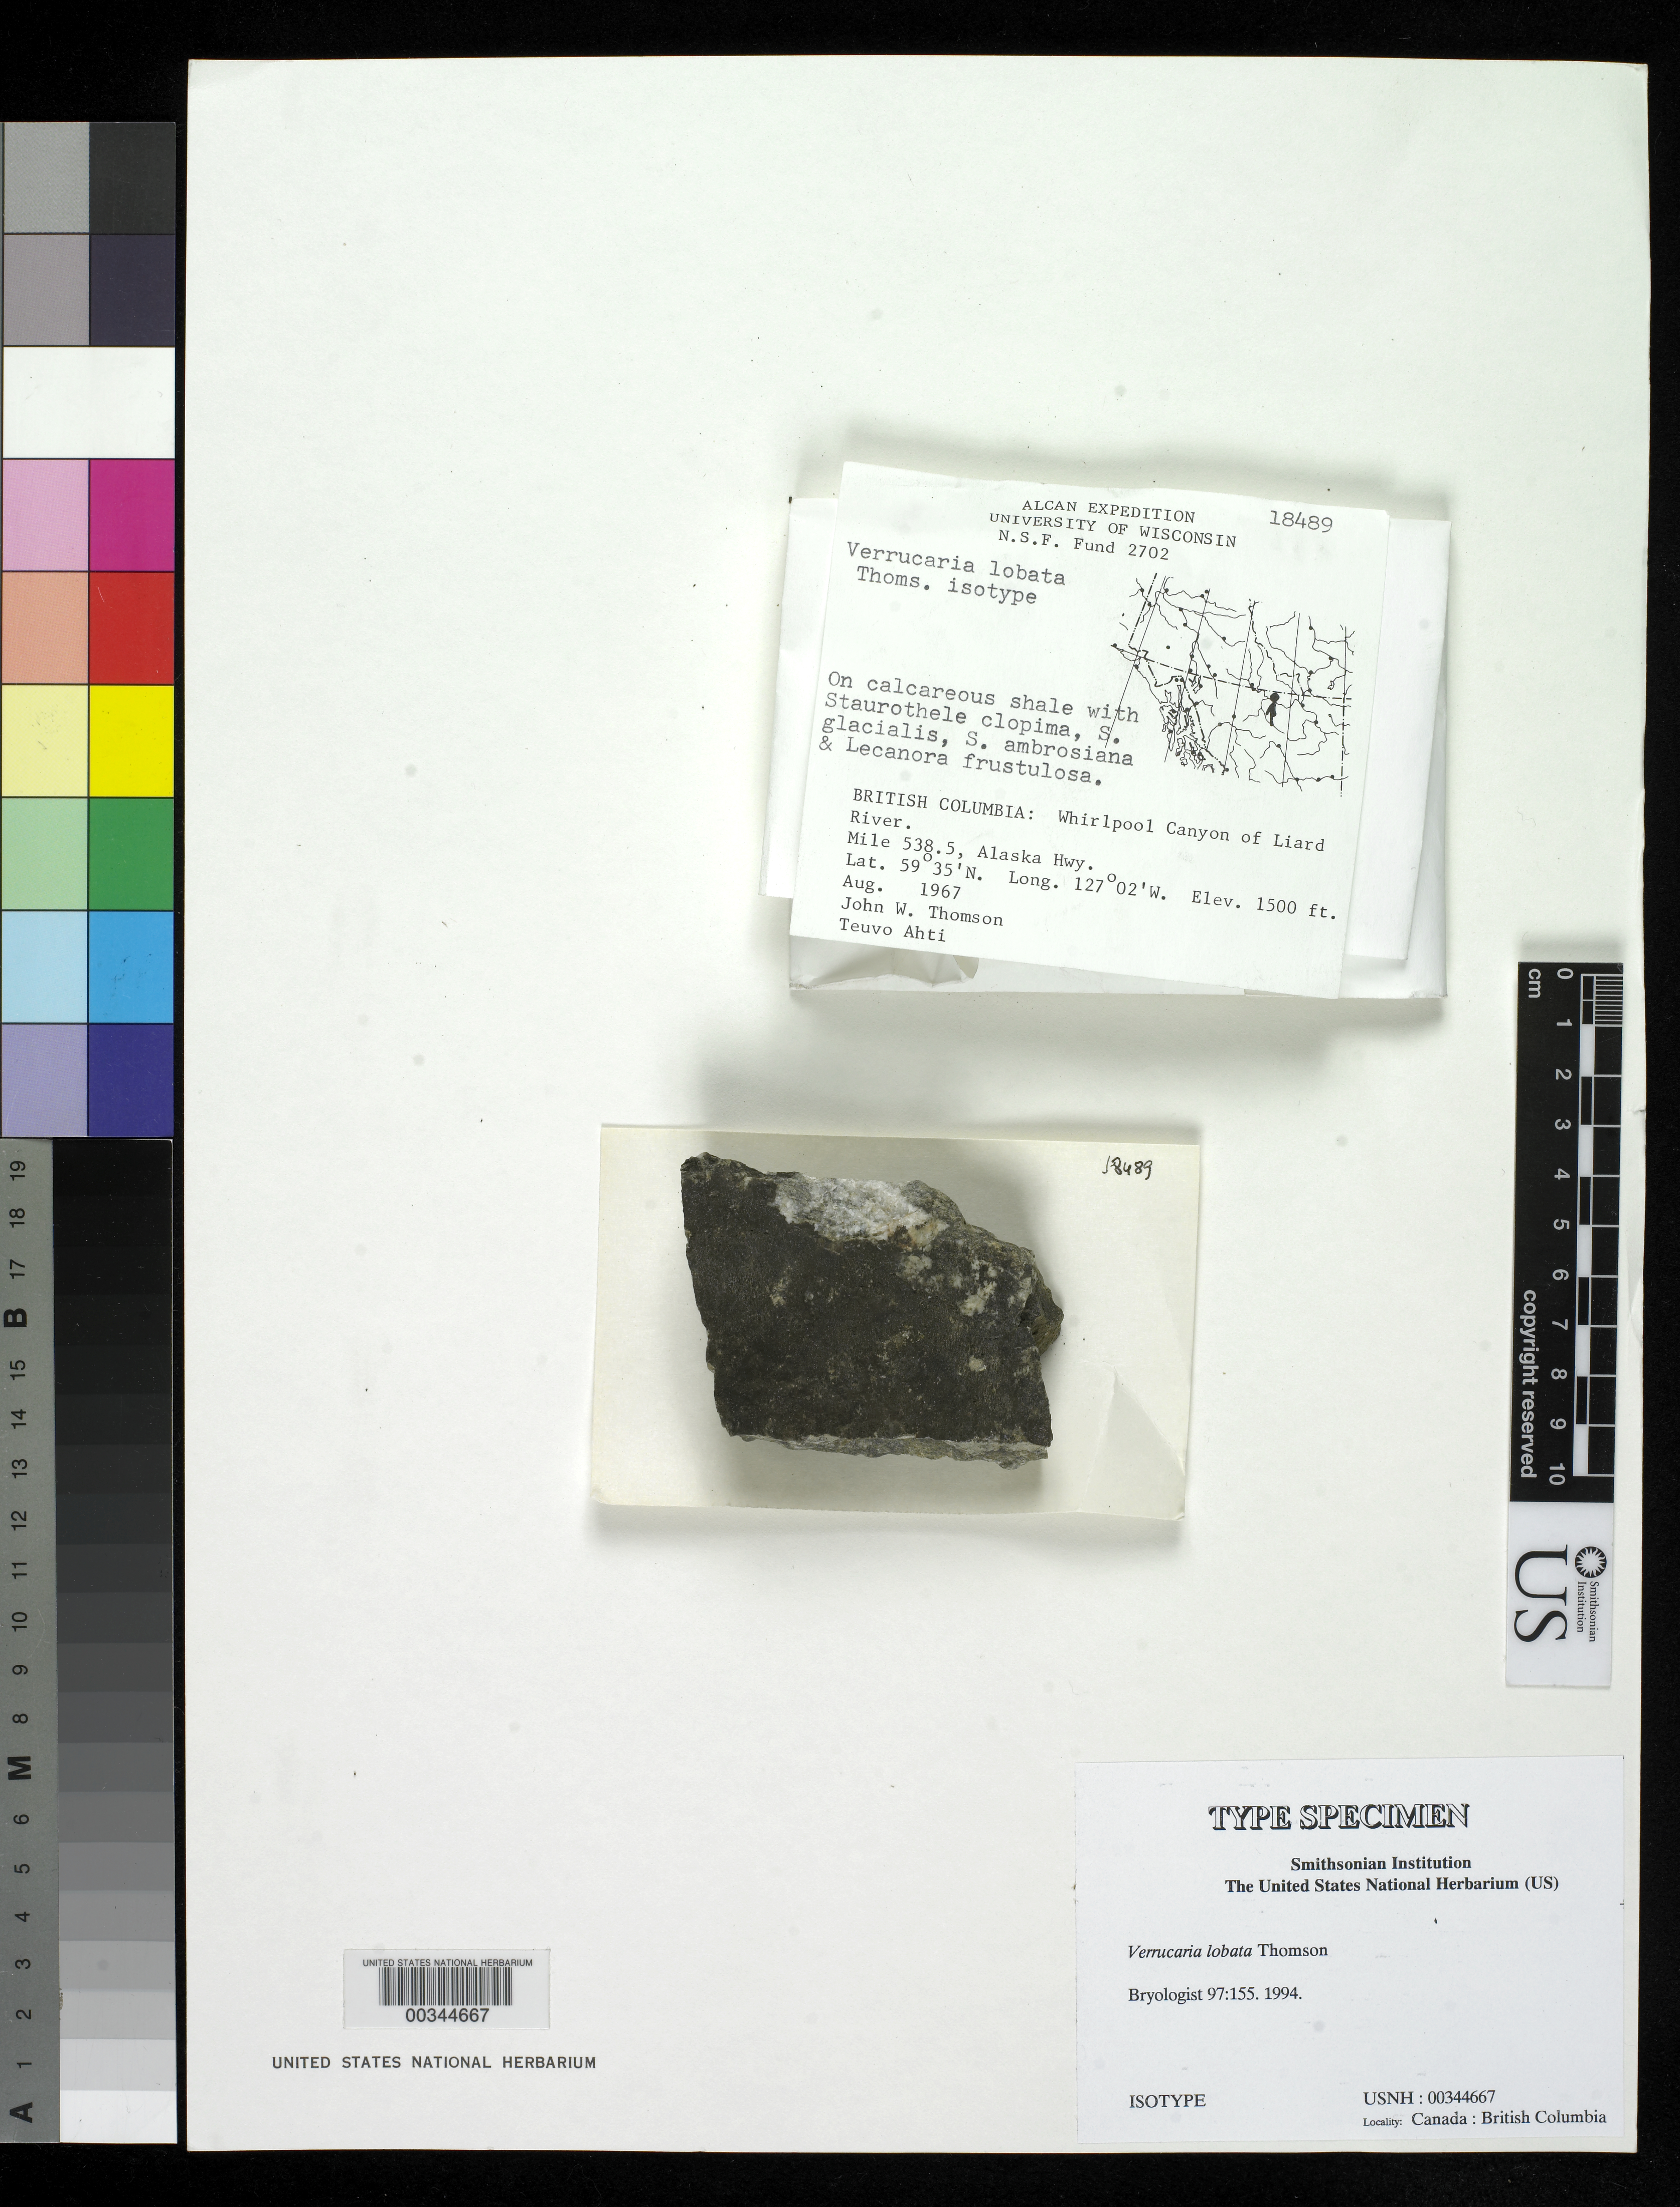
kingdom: Fungi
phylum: Ascomycota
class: Eurotiomycetes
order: Verrucariales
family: Verrucariaceae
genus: Verrucaria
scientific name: Verrucaria lobata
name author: J.W. Thomson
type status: Isotype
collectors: J. W. Thomson & T. T. Ahti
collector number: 18489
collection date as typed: Aug 1967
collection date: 1967-08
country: Canada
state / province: British Columbia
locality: Whirlpool Canyon of Liard River, mi 538.5, Alaska Highway.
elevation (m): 1500